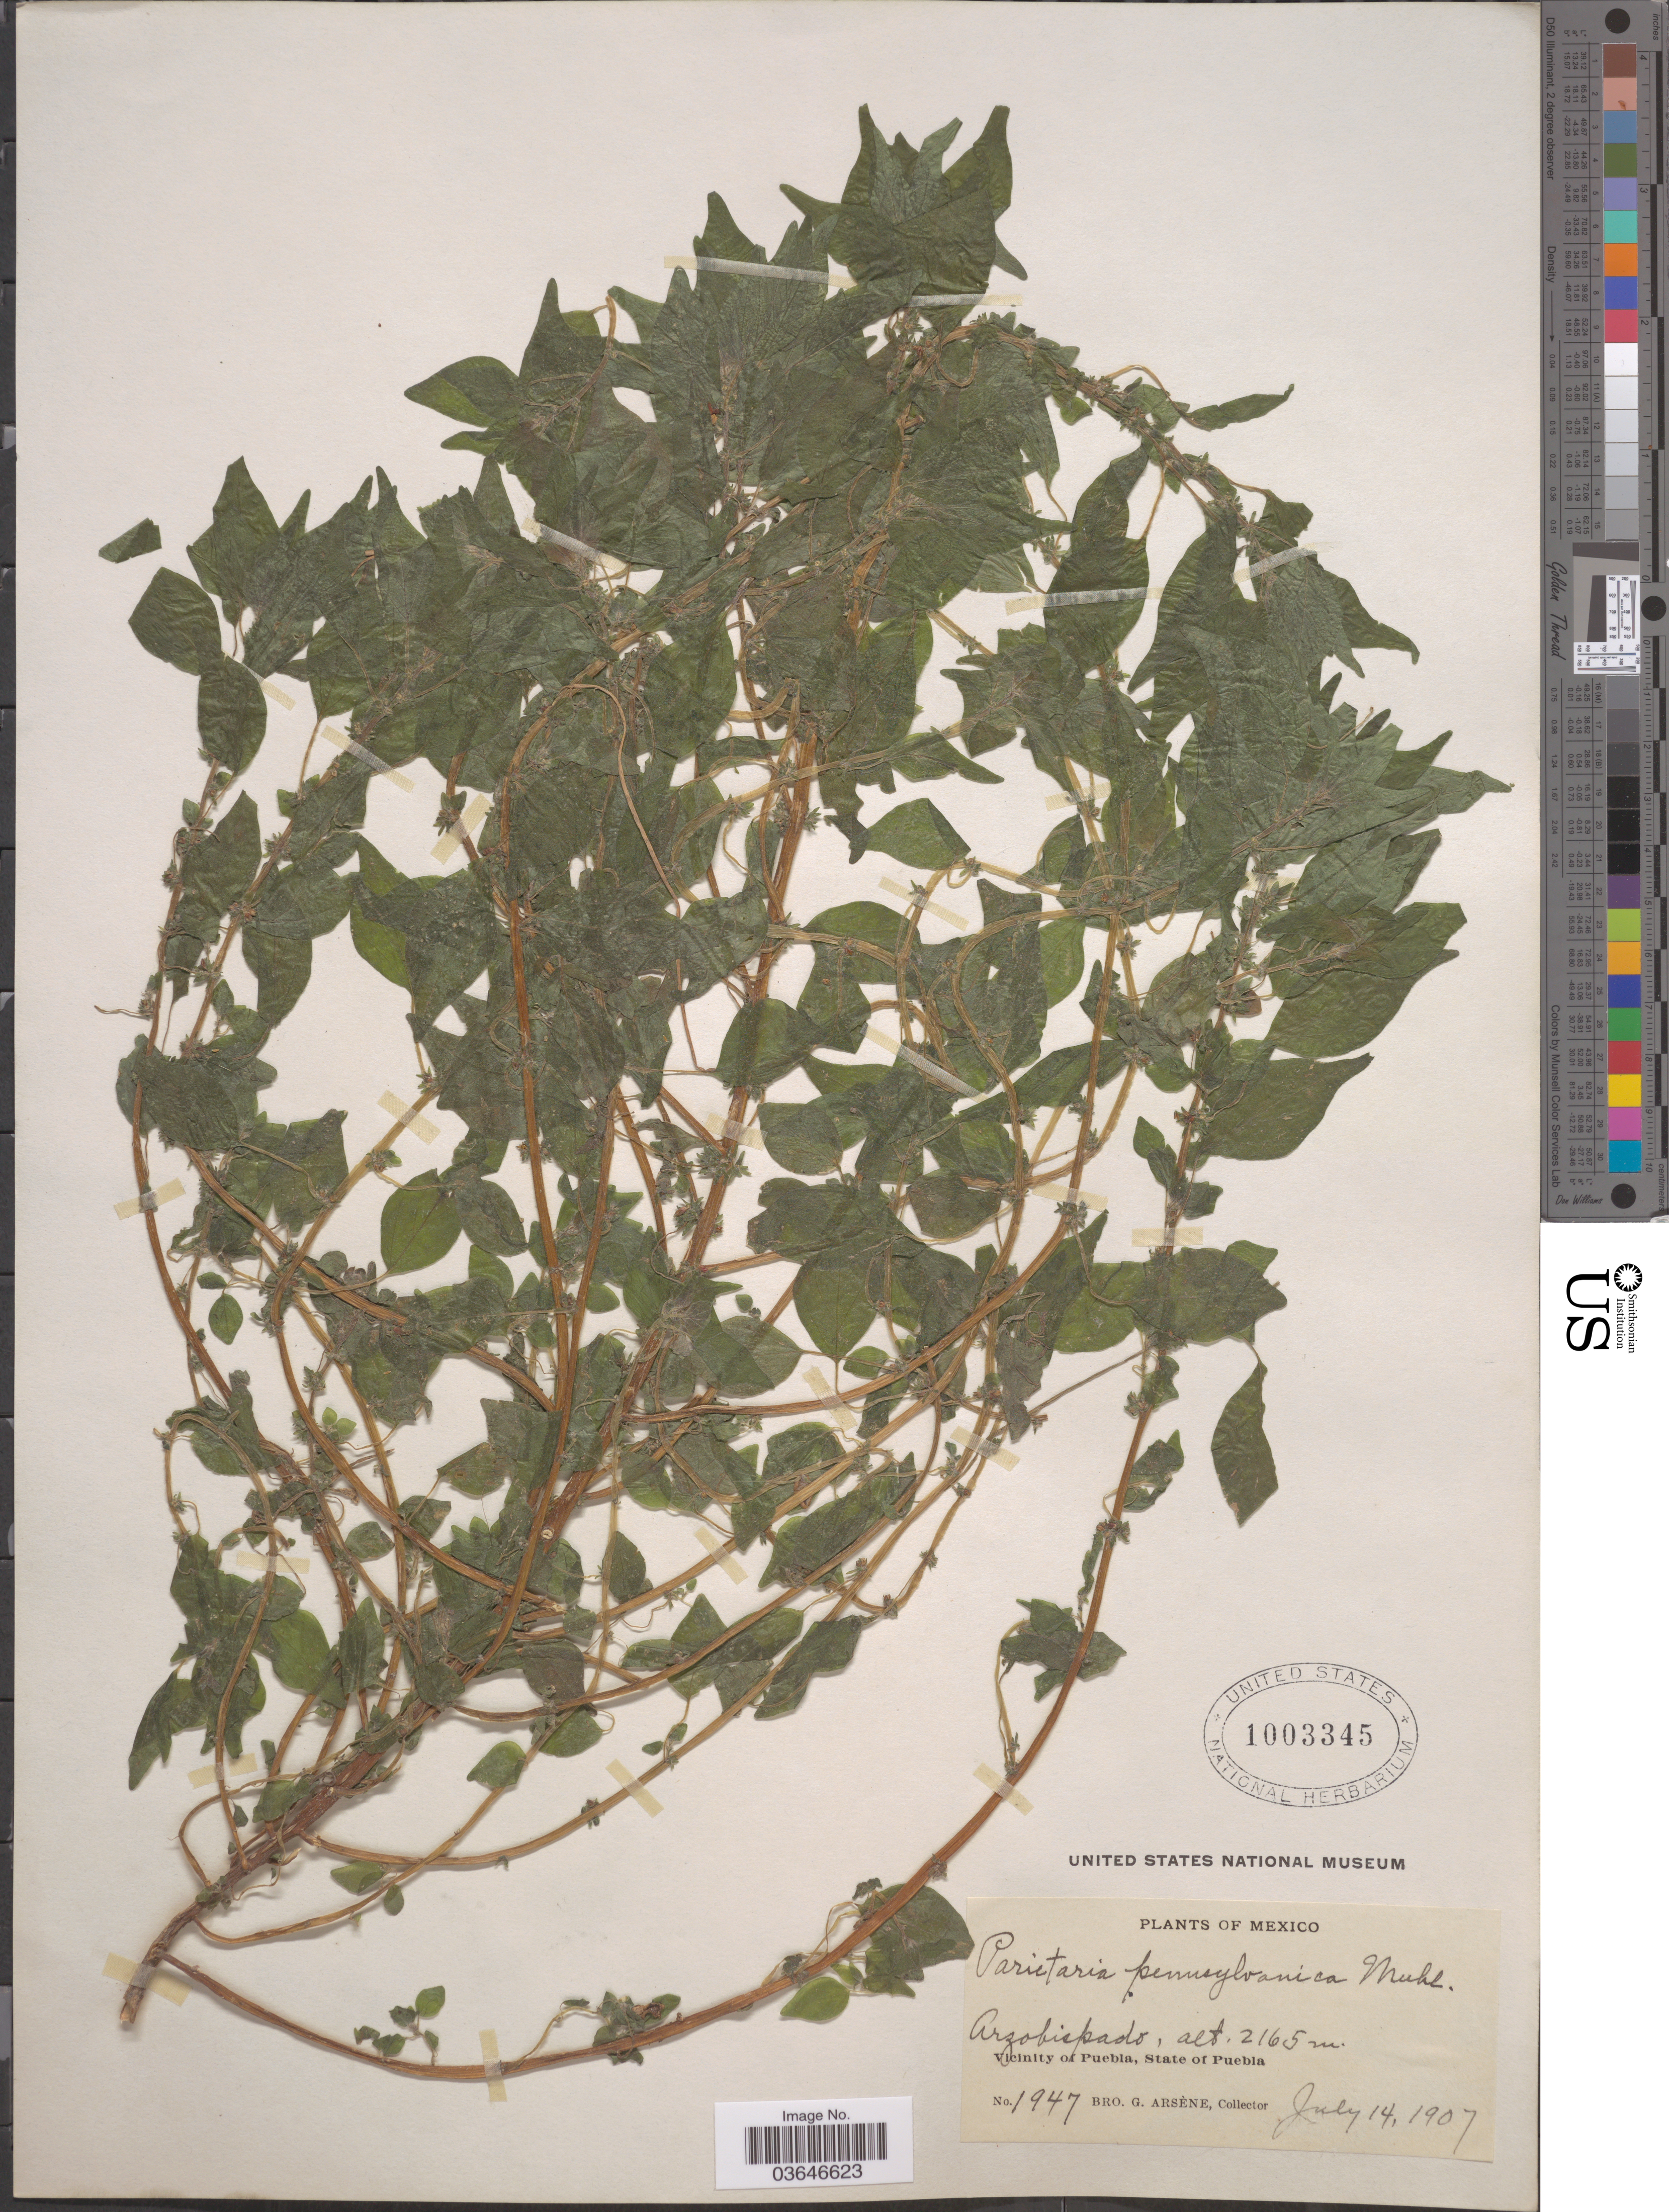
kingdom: Plantae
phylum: Tracheophyta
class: Magnoliopsida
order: Rosales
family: Urticaceae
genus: Parietaria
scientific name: Parietaria pensylvanica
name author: Muhl. ex Willd.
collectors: Bro. G. Arsène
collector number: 1947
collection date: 1907-07-14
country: Mexico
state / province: Puebla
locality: Arzobispado. Vicinity of Puebla, State of Puebla.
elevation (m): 2165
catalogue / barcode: US 1003345